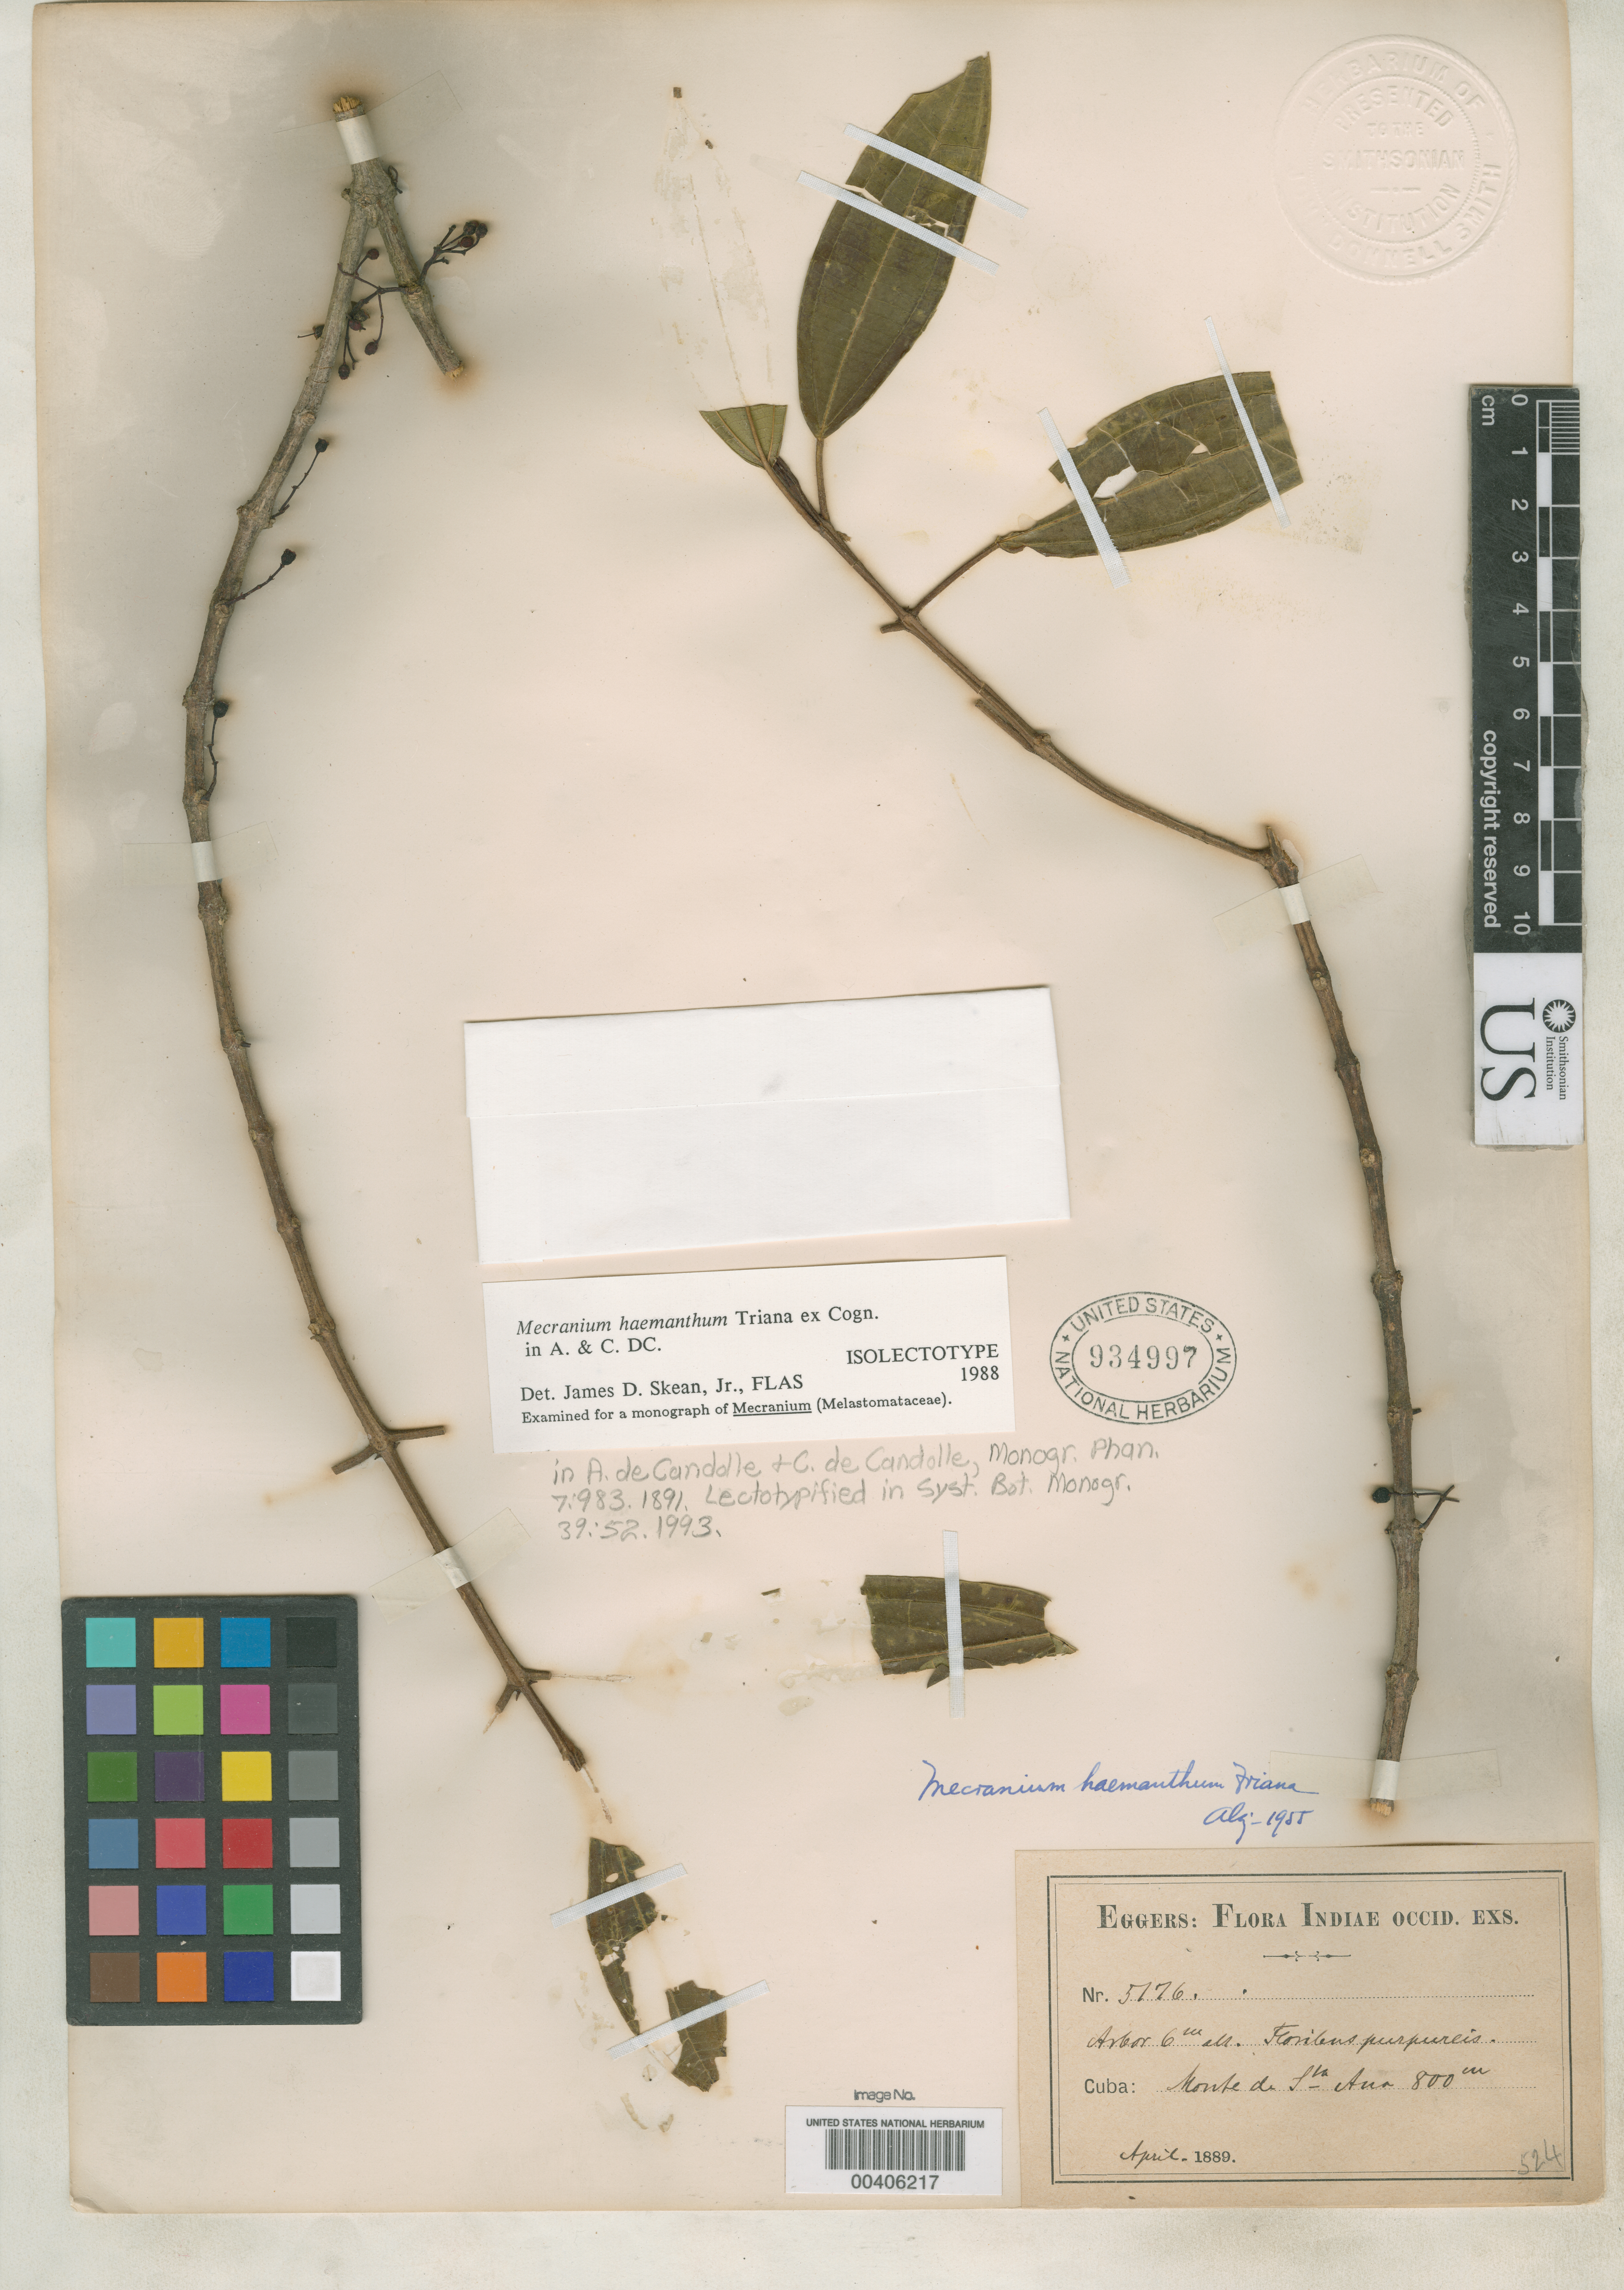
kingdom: Plantae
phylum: Tracheophyta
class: Magnoliopsida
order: Myrtales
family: Melastomataceae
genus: Mecranium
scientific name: Mecranium haemanthum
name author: Triana ex Cogn. in A. DC. & C. DC.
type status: Isolectotype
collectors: H. F. A. von Eggers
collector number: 5176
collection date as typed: Apr 1889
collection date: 1889-04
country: Cuba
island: Greater Antilles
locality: Monte de Santa Ana.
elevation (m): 800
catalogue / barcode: US 934997